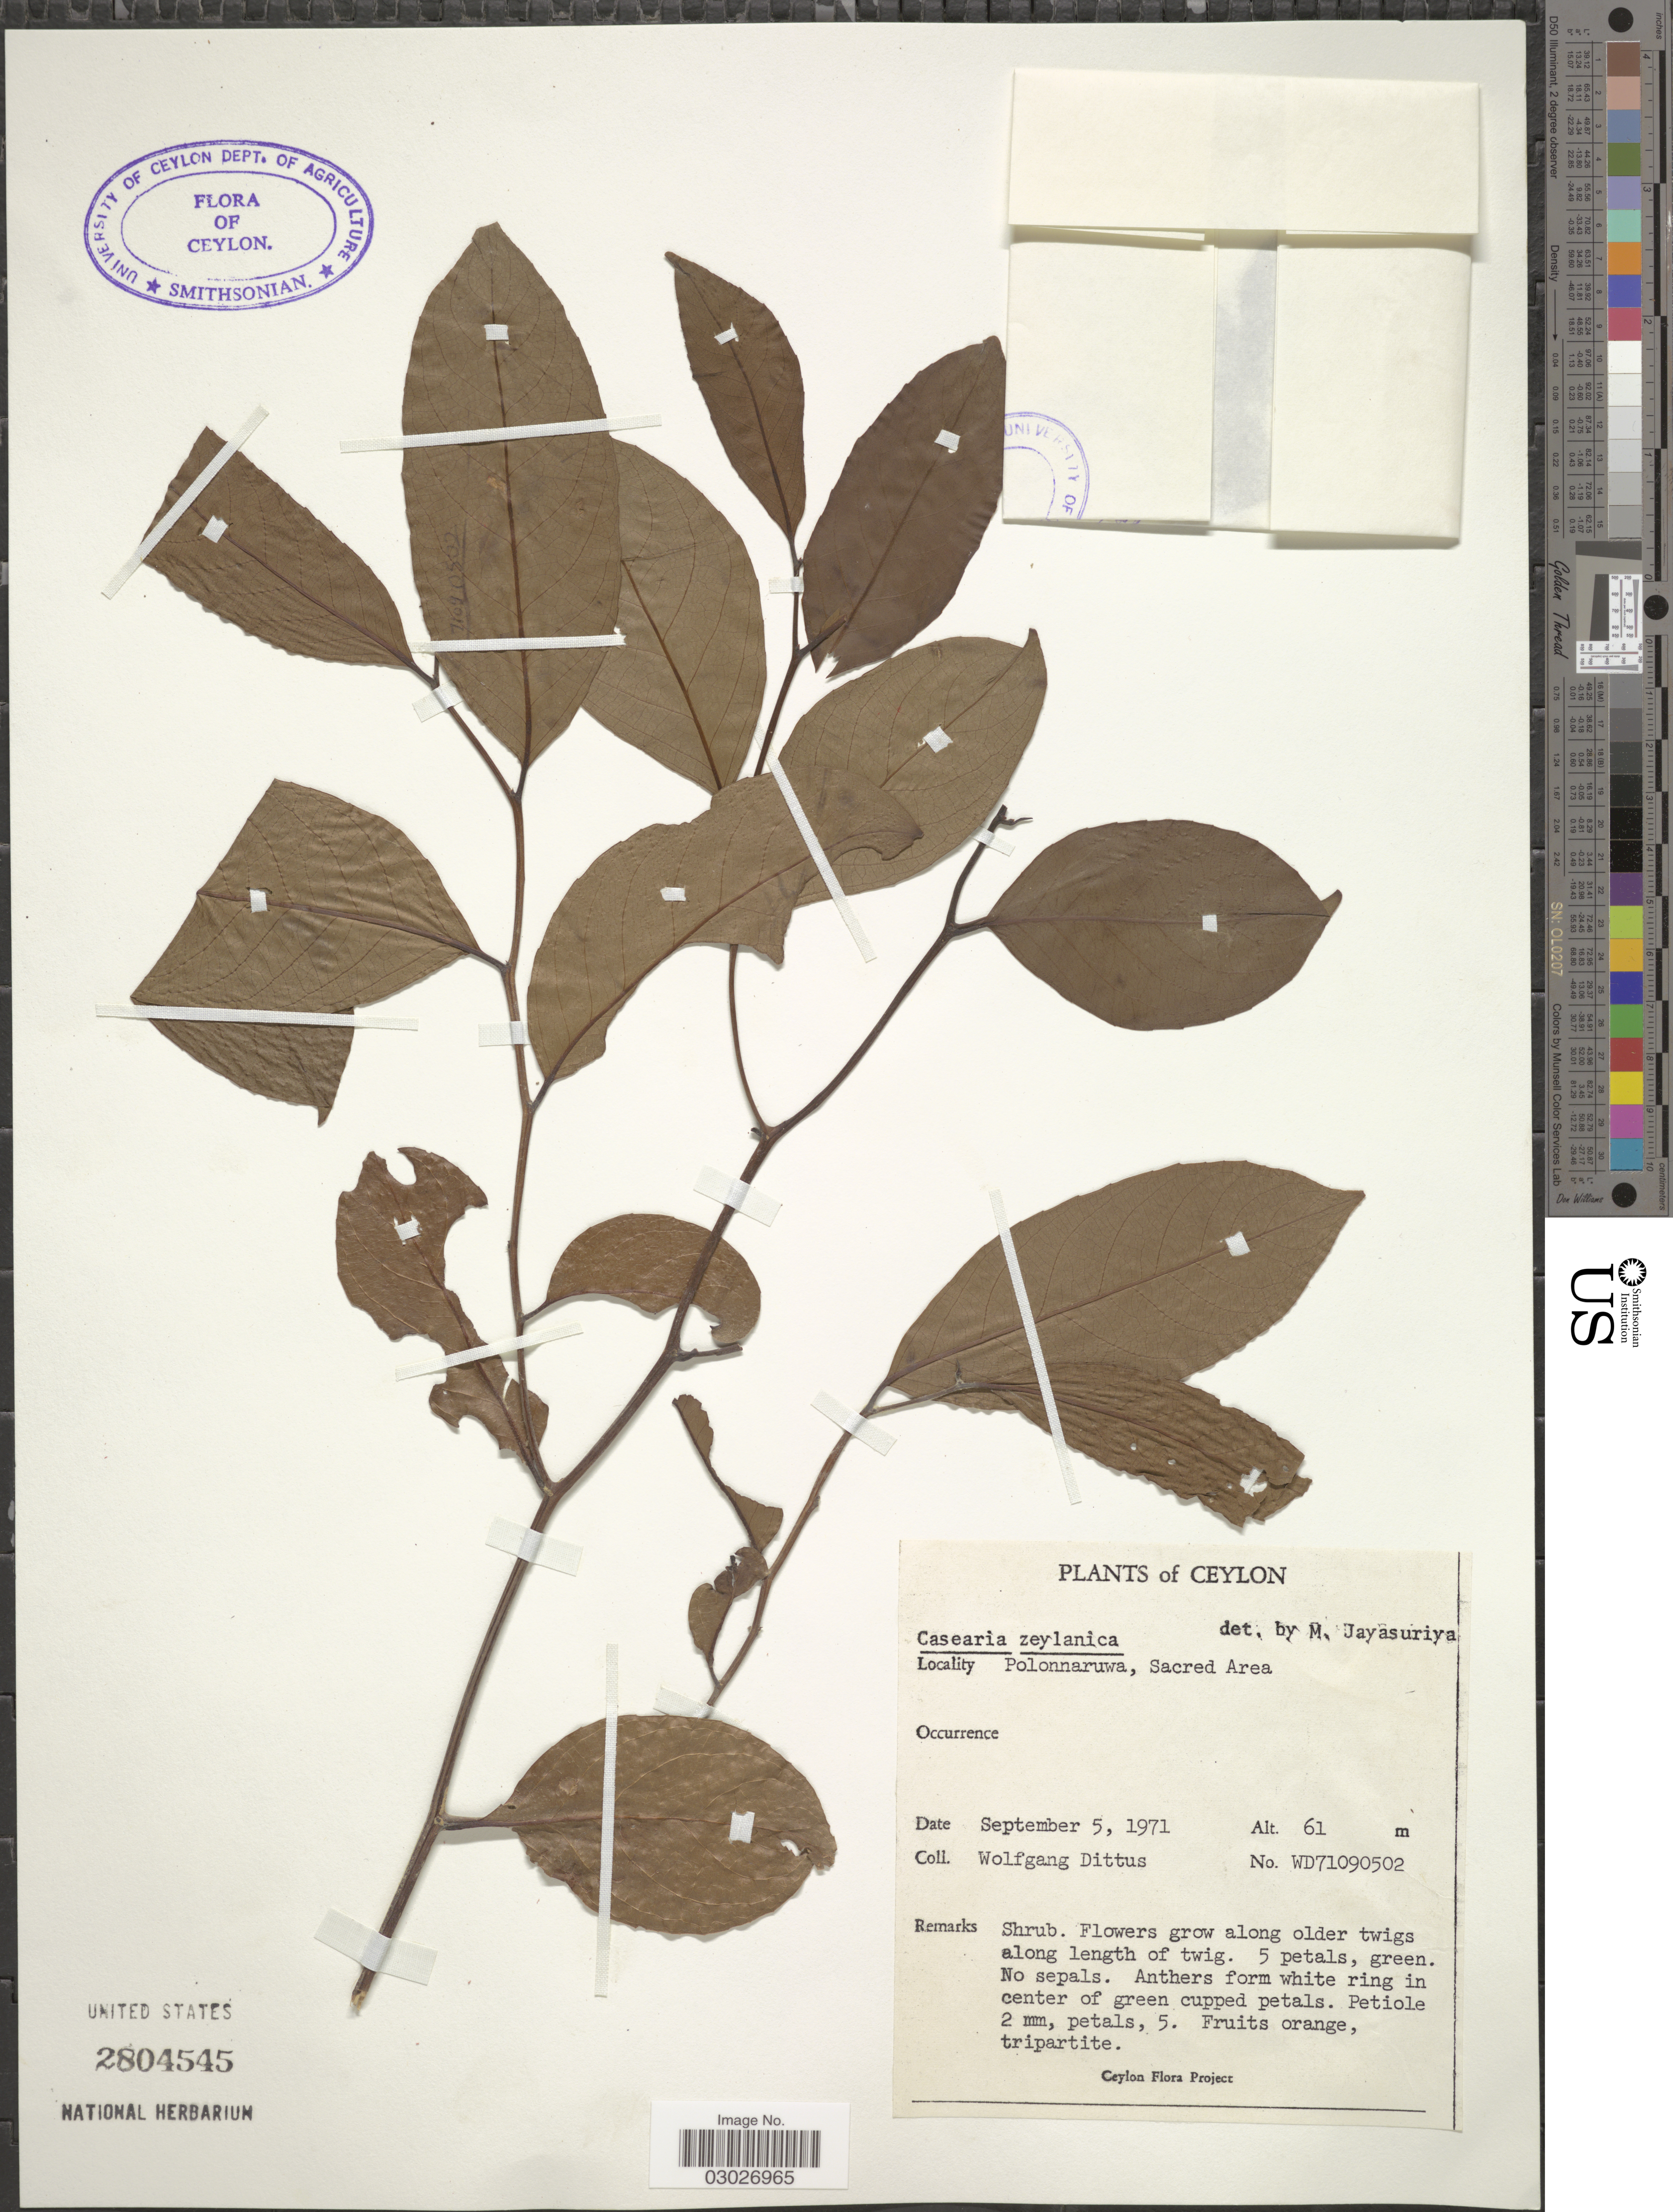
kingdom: Plantae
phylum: Tracheophyta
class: Magnoliopsida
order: Malpighiales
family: Salicaceae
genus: Casearia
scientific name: Casearia zeylanica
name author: Thwaites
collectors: W. Dittus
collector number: WD71090502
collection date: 1971-09-05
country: Sri Lanka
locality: Ceylon. Polonnaruwa, Sacred Area.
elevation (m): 61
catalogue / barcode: US 2804545